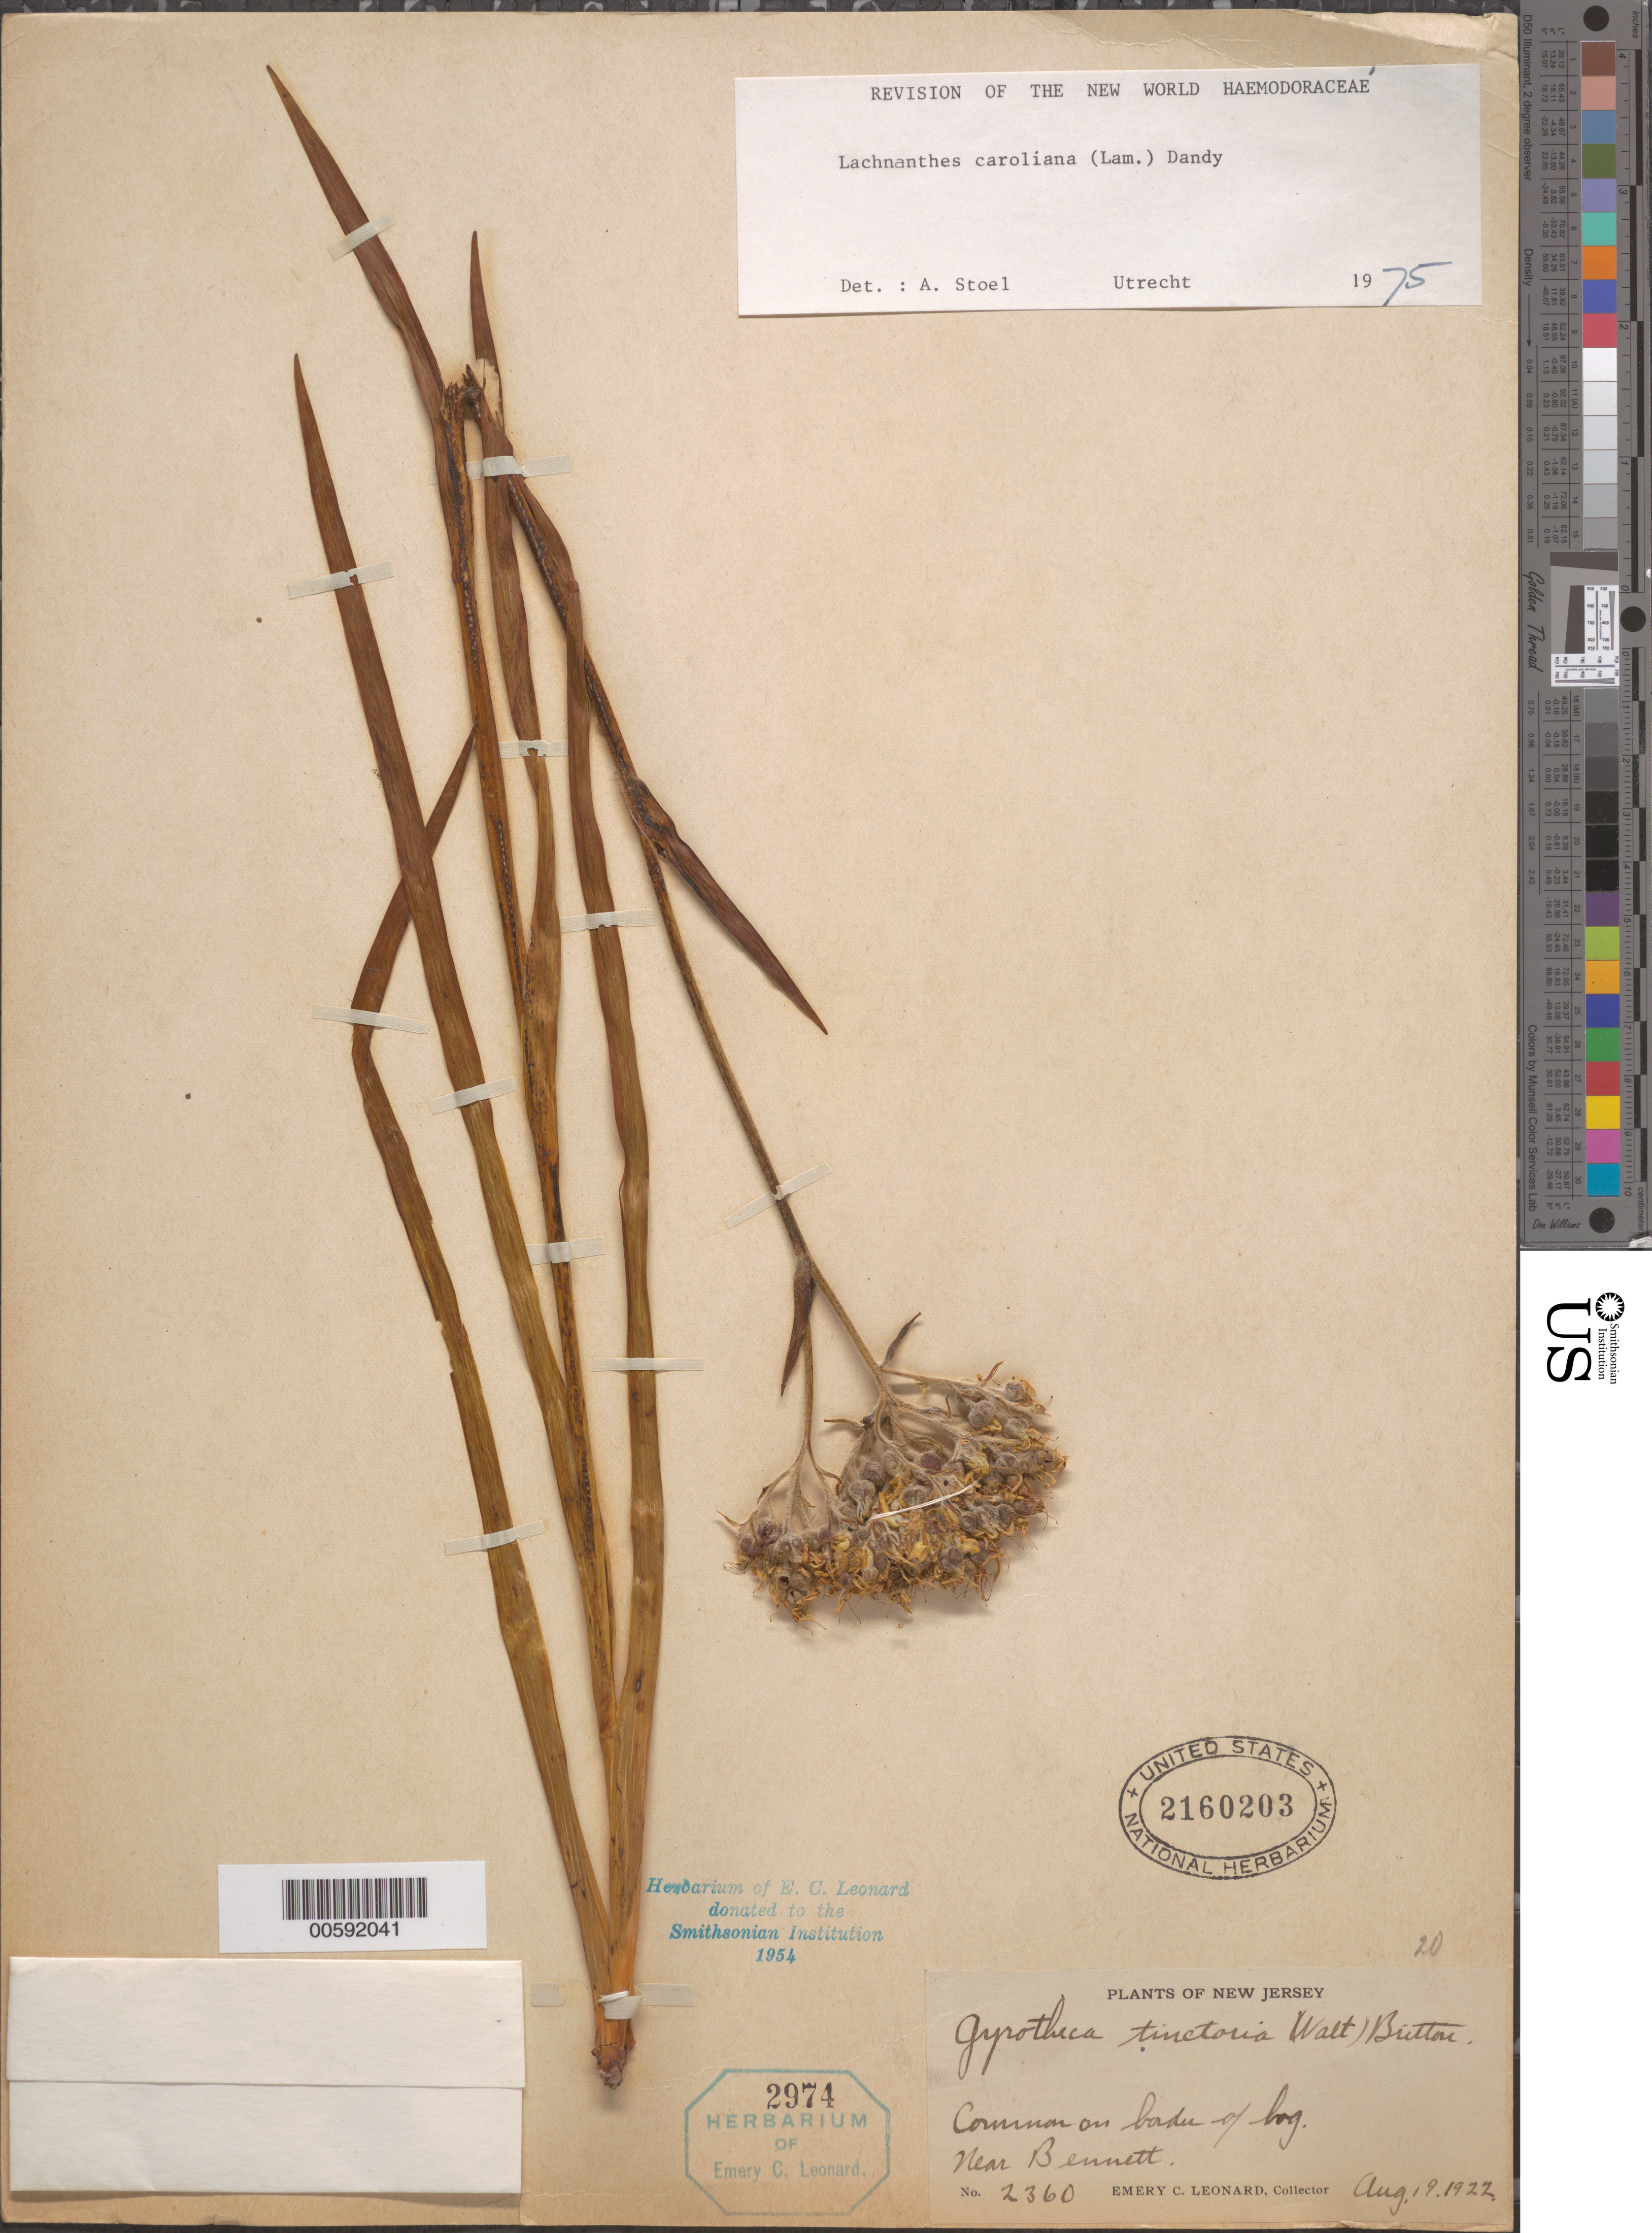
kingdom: Plantae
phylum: Tracheophyta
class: Liliopsida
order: Commelinales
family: Haemodoraceae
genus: Lachnanthes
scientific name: Lachnanthes caroliniana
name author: (Lam.) Dandy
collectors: E. C. Leonard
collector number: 2360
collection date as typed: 19 Aug 1922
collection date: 1922-08-19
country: United States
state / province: New Jersey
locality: Near Bennett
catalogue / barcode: US 2160203